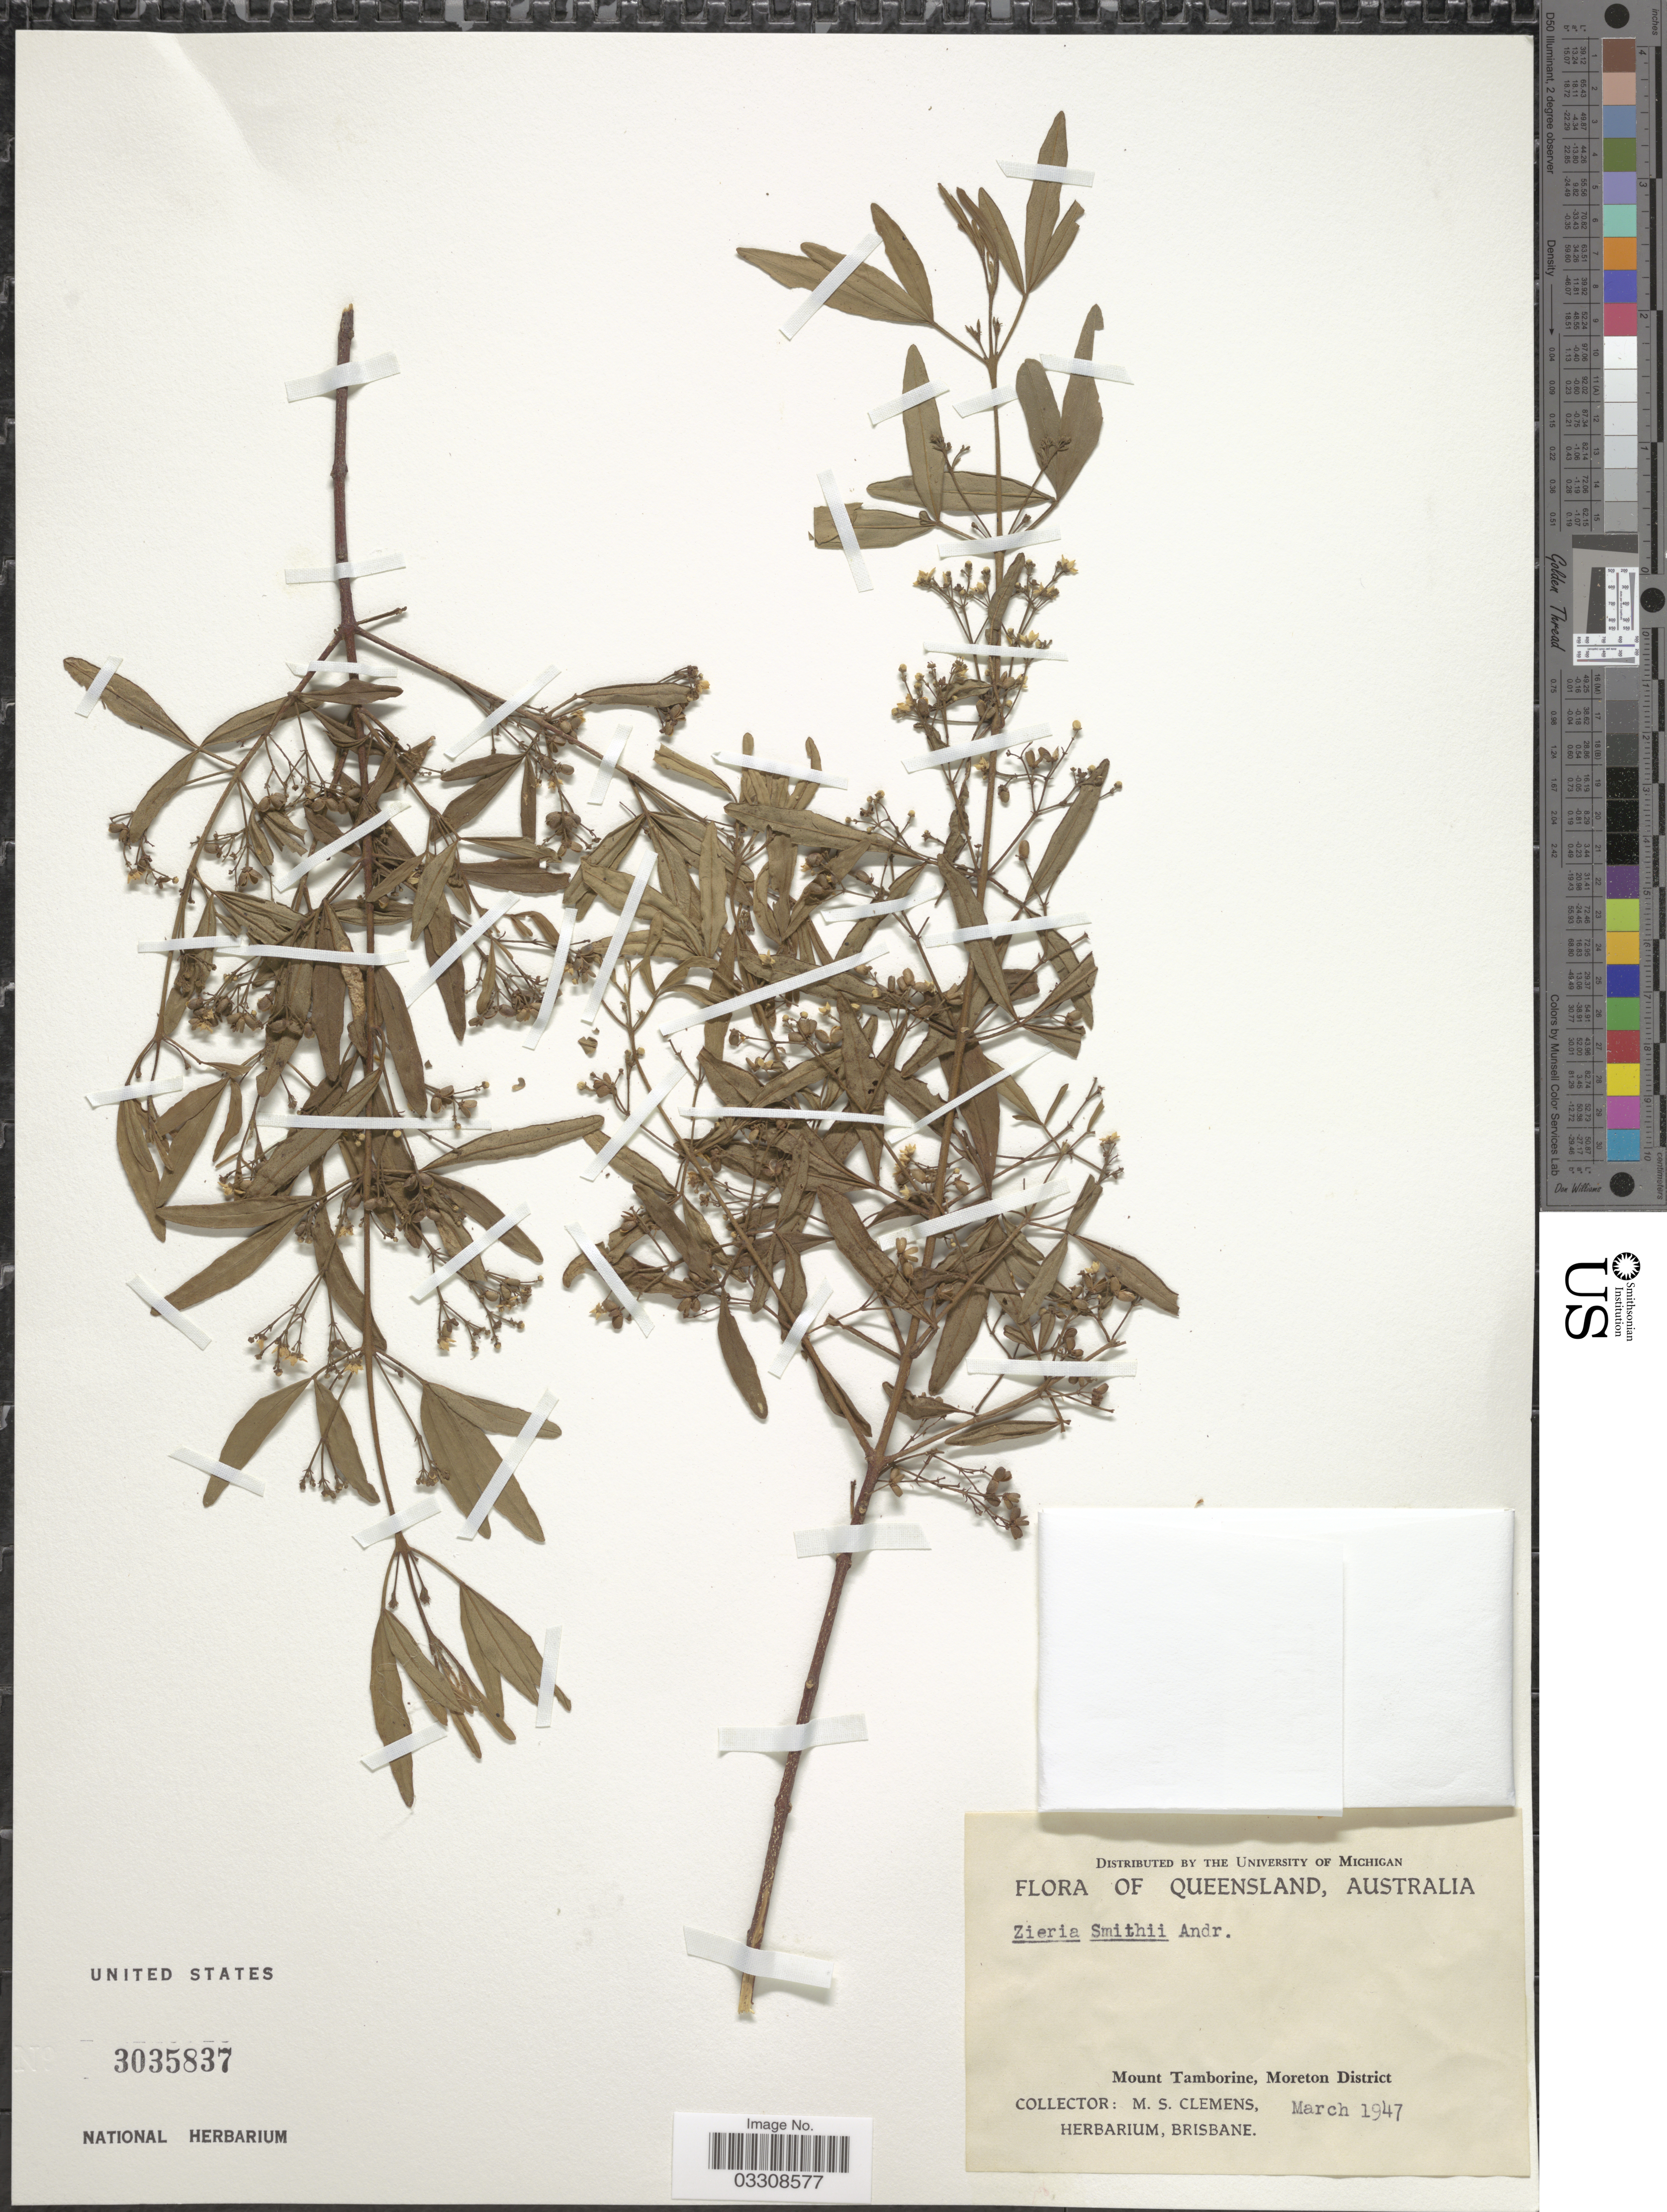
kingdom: Plantae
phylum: Tracheophyta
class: Magnoliopsida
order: Sapindales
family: Rutaceae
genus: Zieria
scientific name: Zieria smithii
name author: Jacks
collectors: M. S. Clemens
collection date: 1947-03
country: Australia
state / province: Queensland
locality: Mount Tamborine, Moreton District.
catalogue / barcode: US 3035837